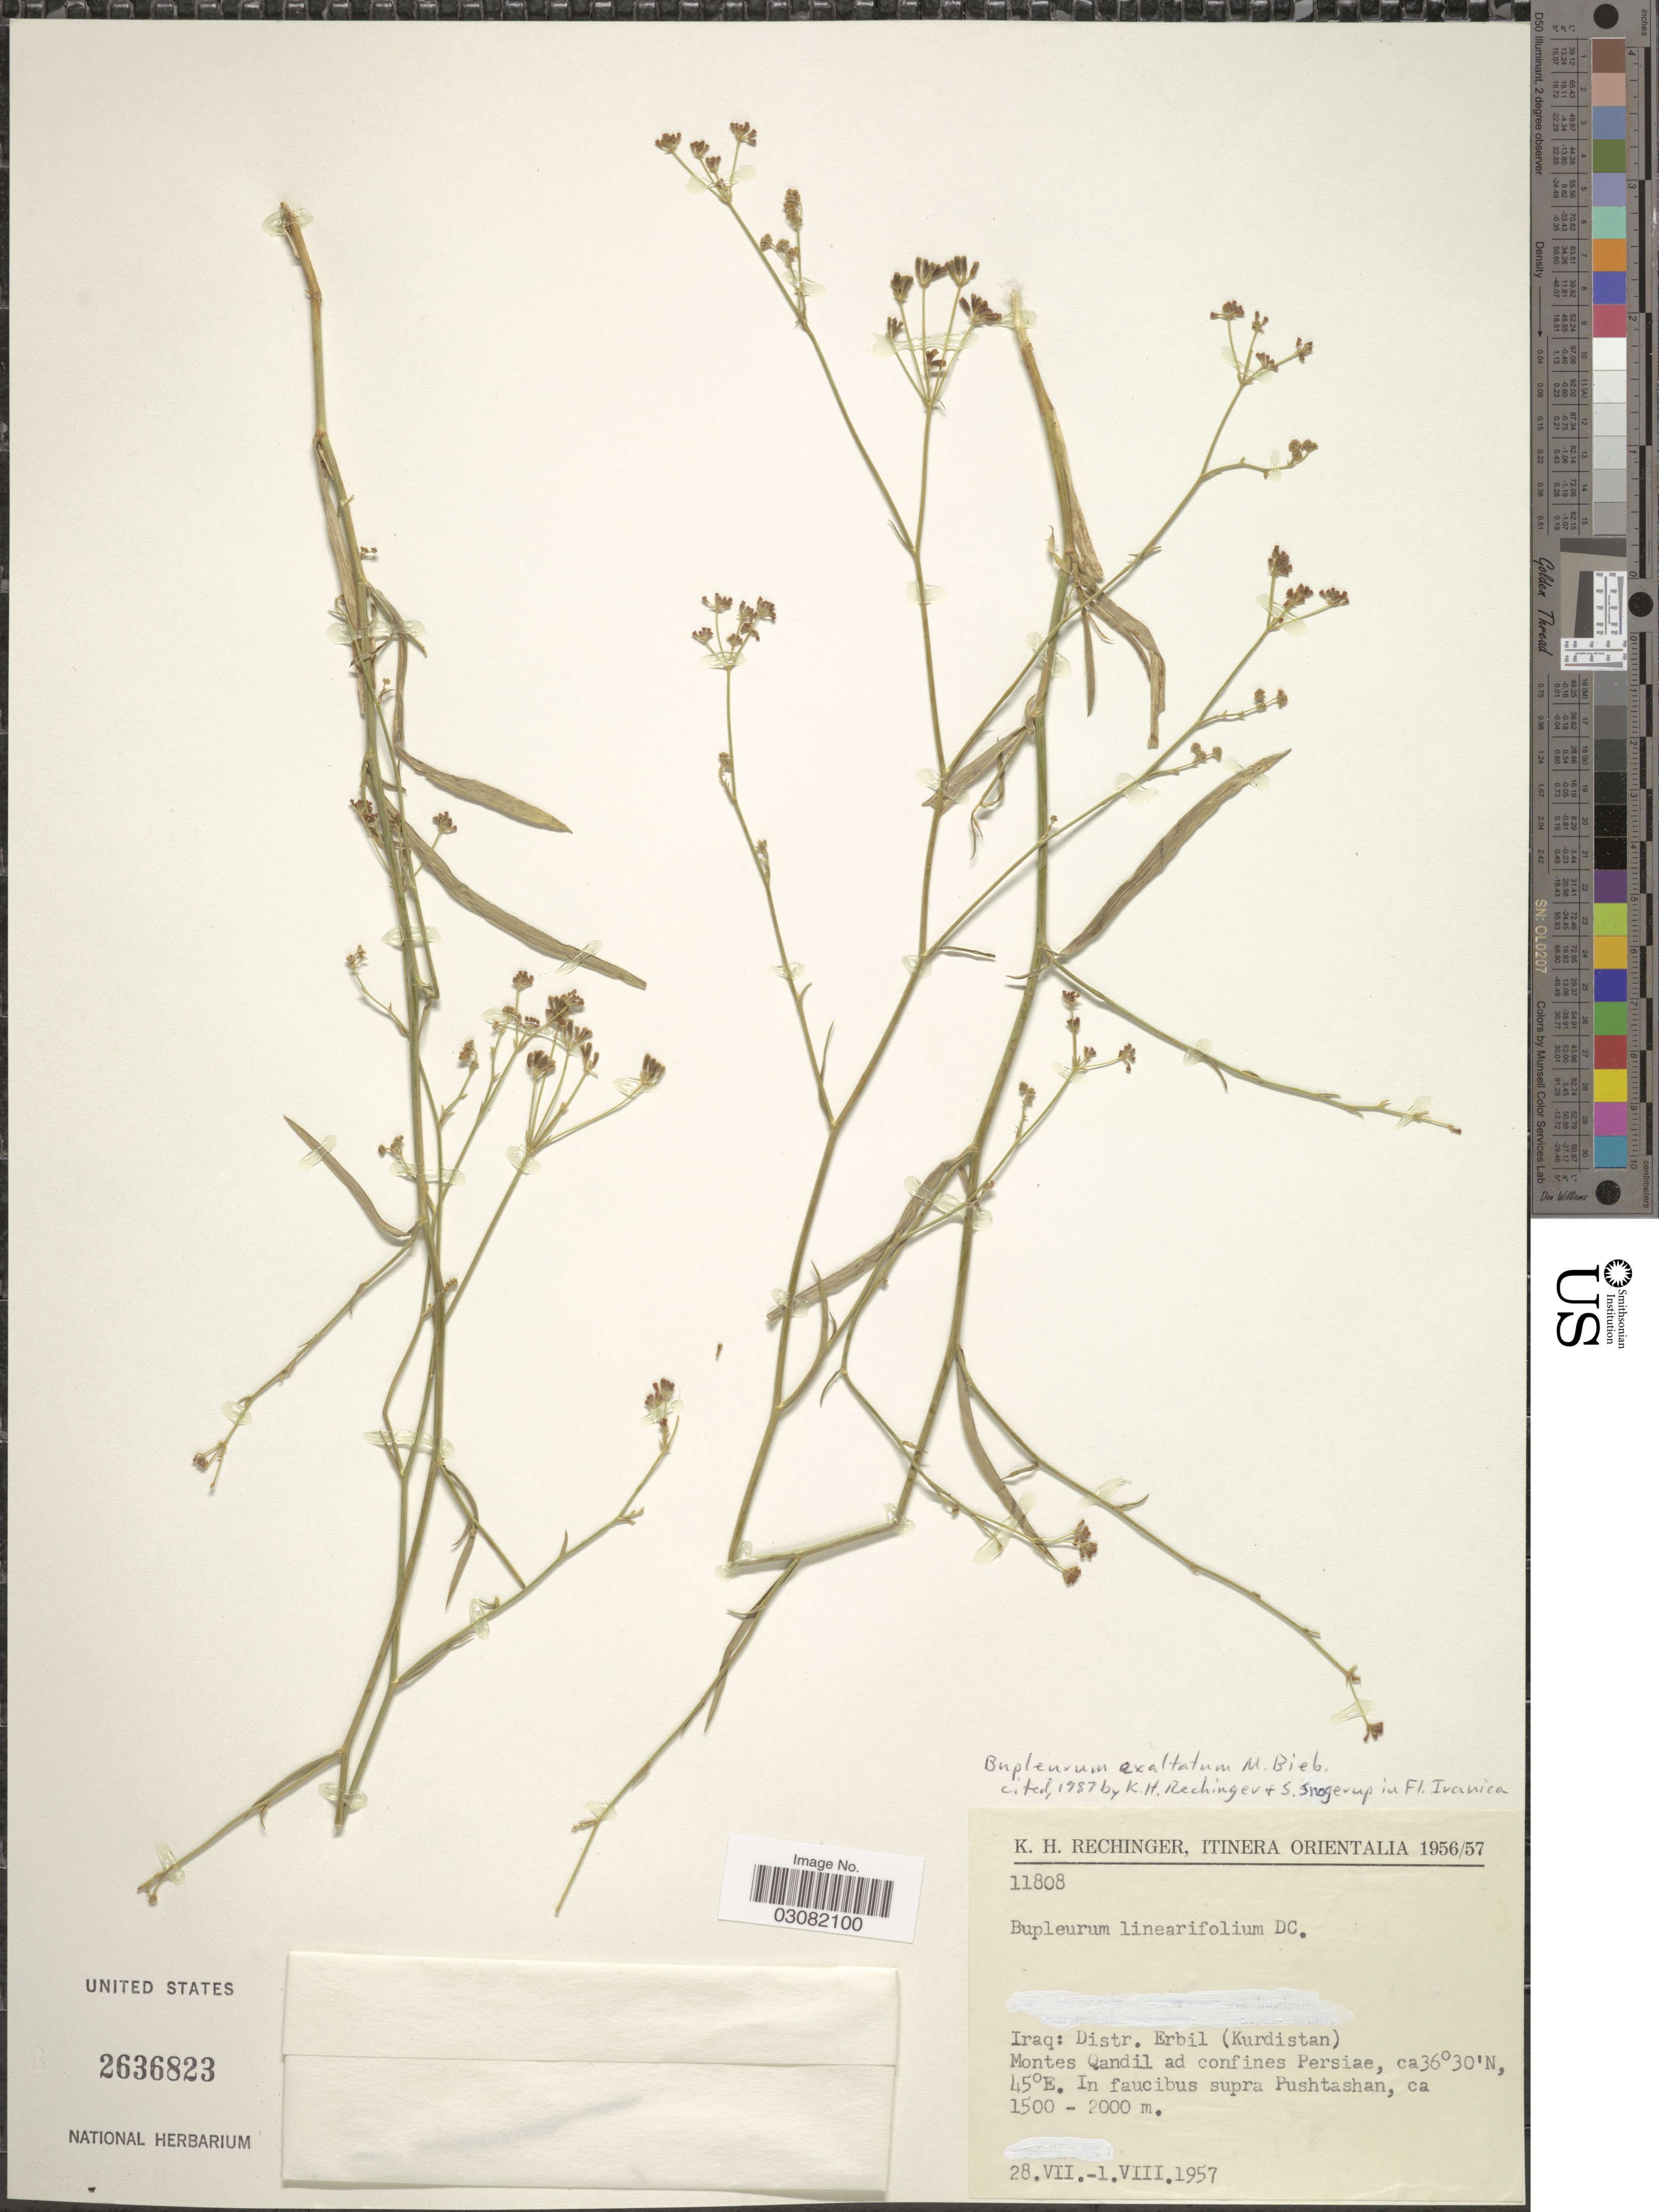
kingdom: Plantae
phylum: Tracheophyta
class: Magnoliopsida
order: Apiales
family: Apiaceae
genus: Bupleurum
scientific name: Bupleurum exaltatum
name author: M. Bieb.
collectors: K. H. Rechinger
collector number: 11808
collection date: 1957-07-28/1957-08-01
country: Iran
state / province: Kurdistan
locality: Distr. Erbil, Montes Qandil ad confines Persiae, In faucibus supra Pushtashan.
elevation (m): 1500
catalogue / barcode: US 2636823